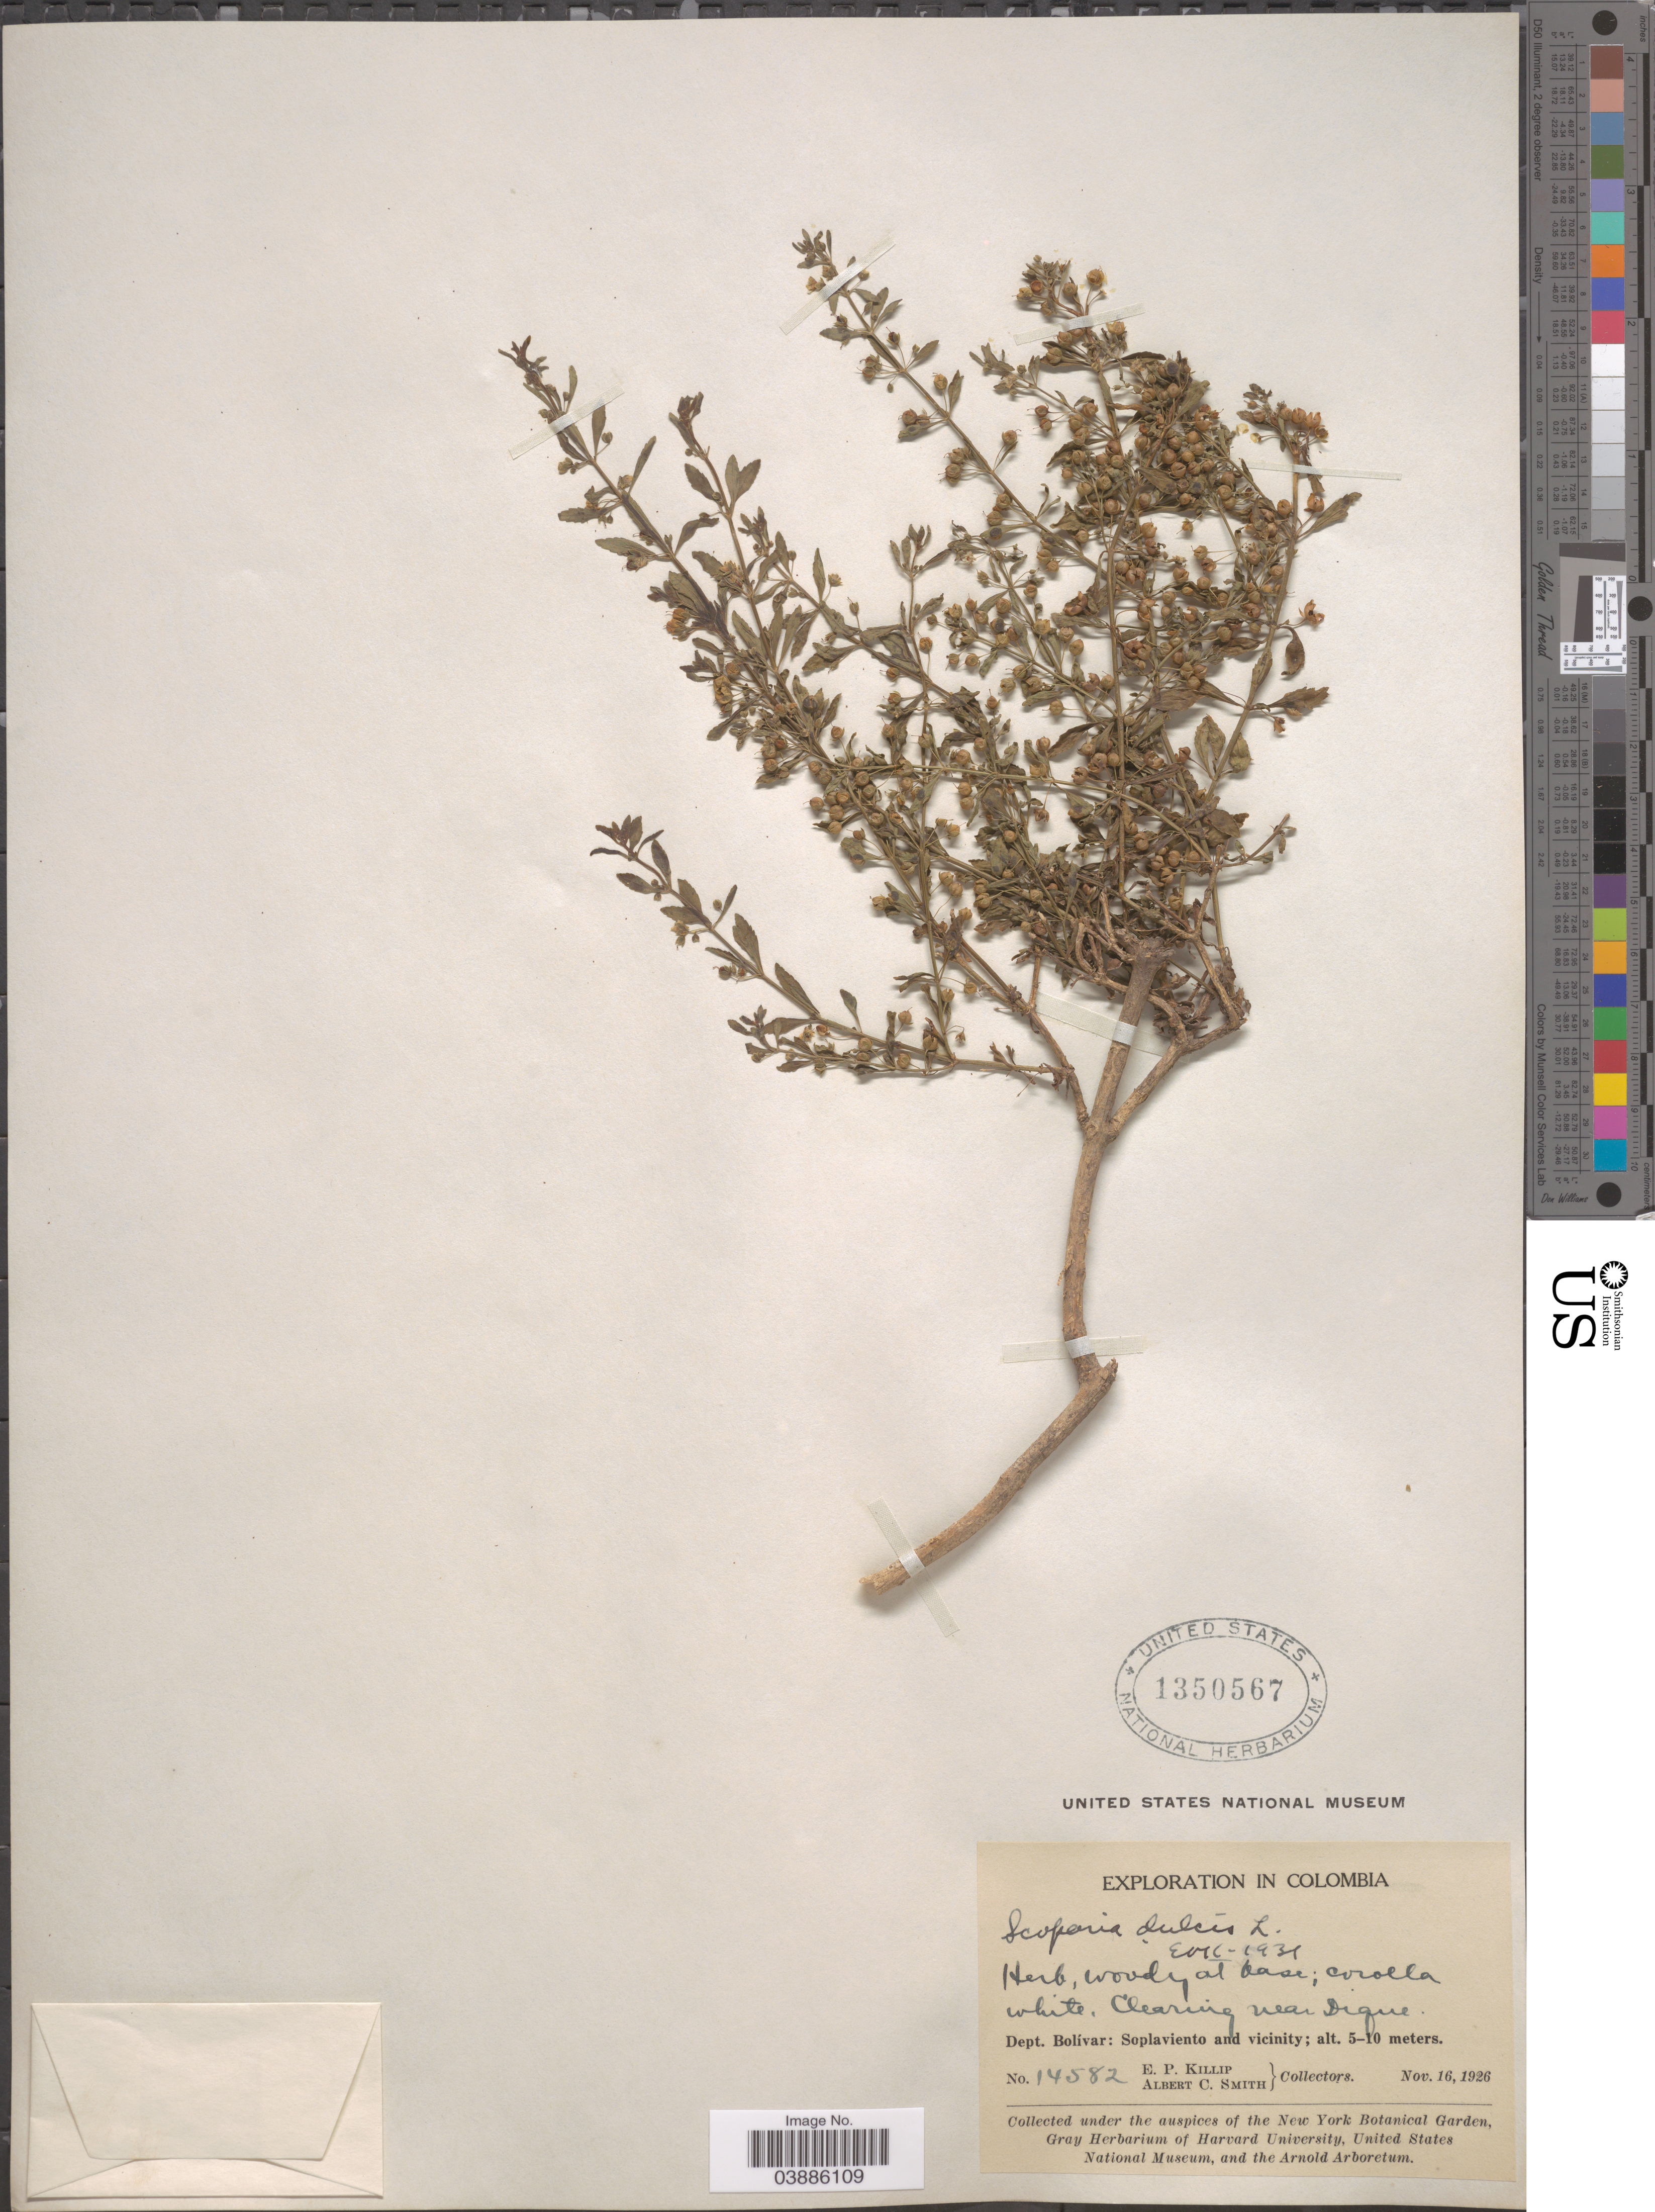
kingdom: Plantae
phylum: Tracheophyta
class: Magnoliopsida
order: Lamiales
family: Plantaginaceae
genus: Scoparia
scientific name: Scoparia dulcis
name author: L.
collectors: E. P. Killip & A. C. Smith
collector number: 14582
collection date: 1926-11-16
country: Colombia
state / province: Bolívar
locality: Claering near Digue. Dept. Bolívar: Soplaviento and vicinity.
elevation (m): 5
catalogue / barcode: US 1350567